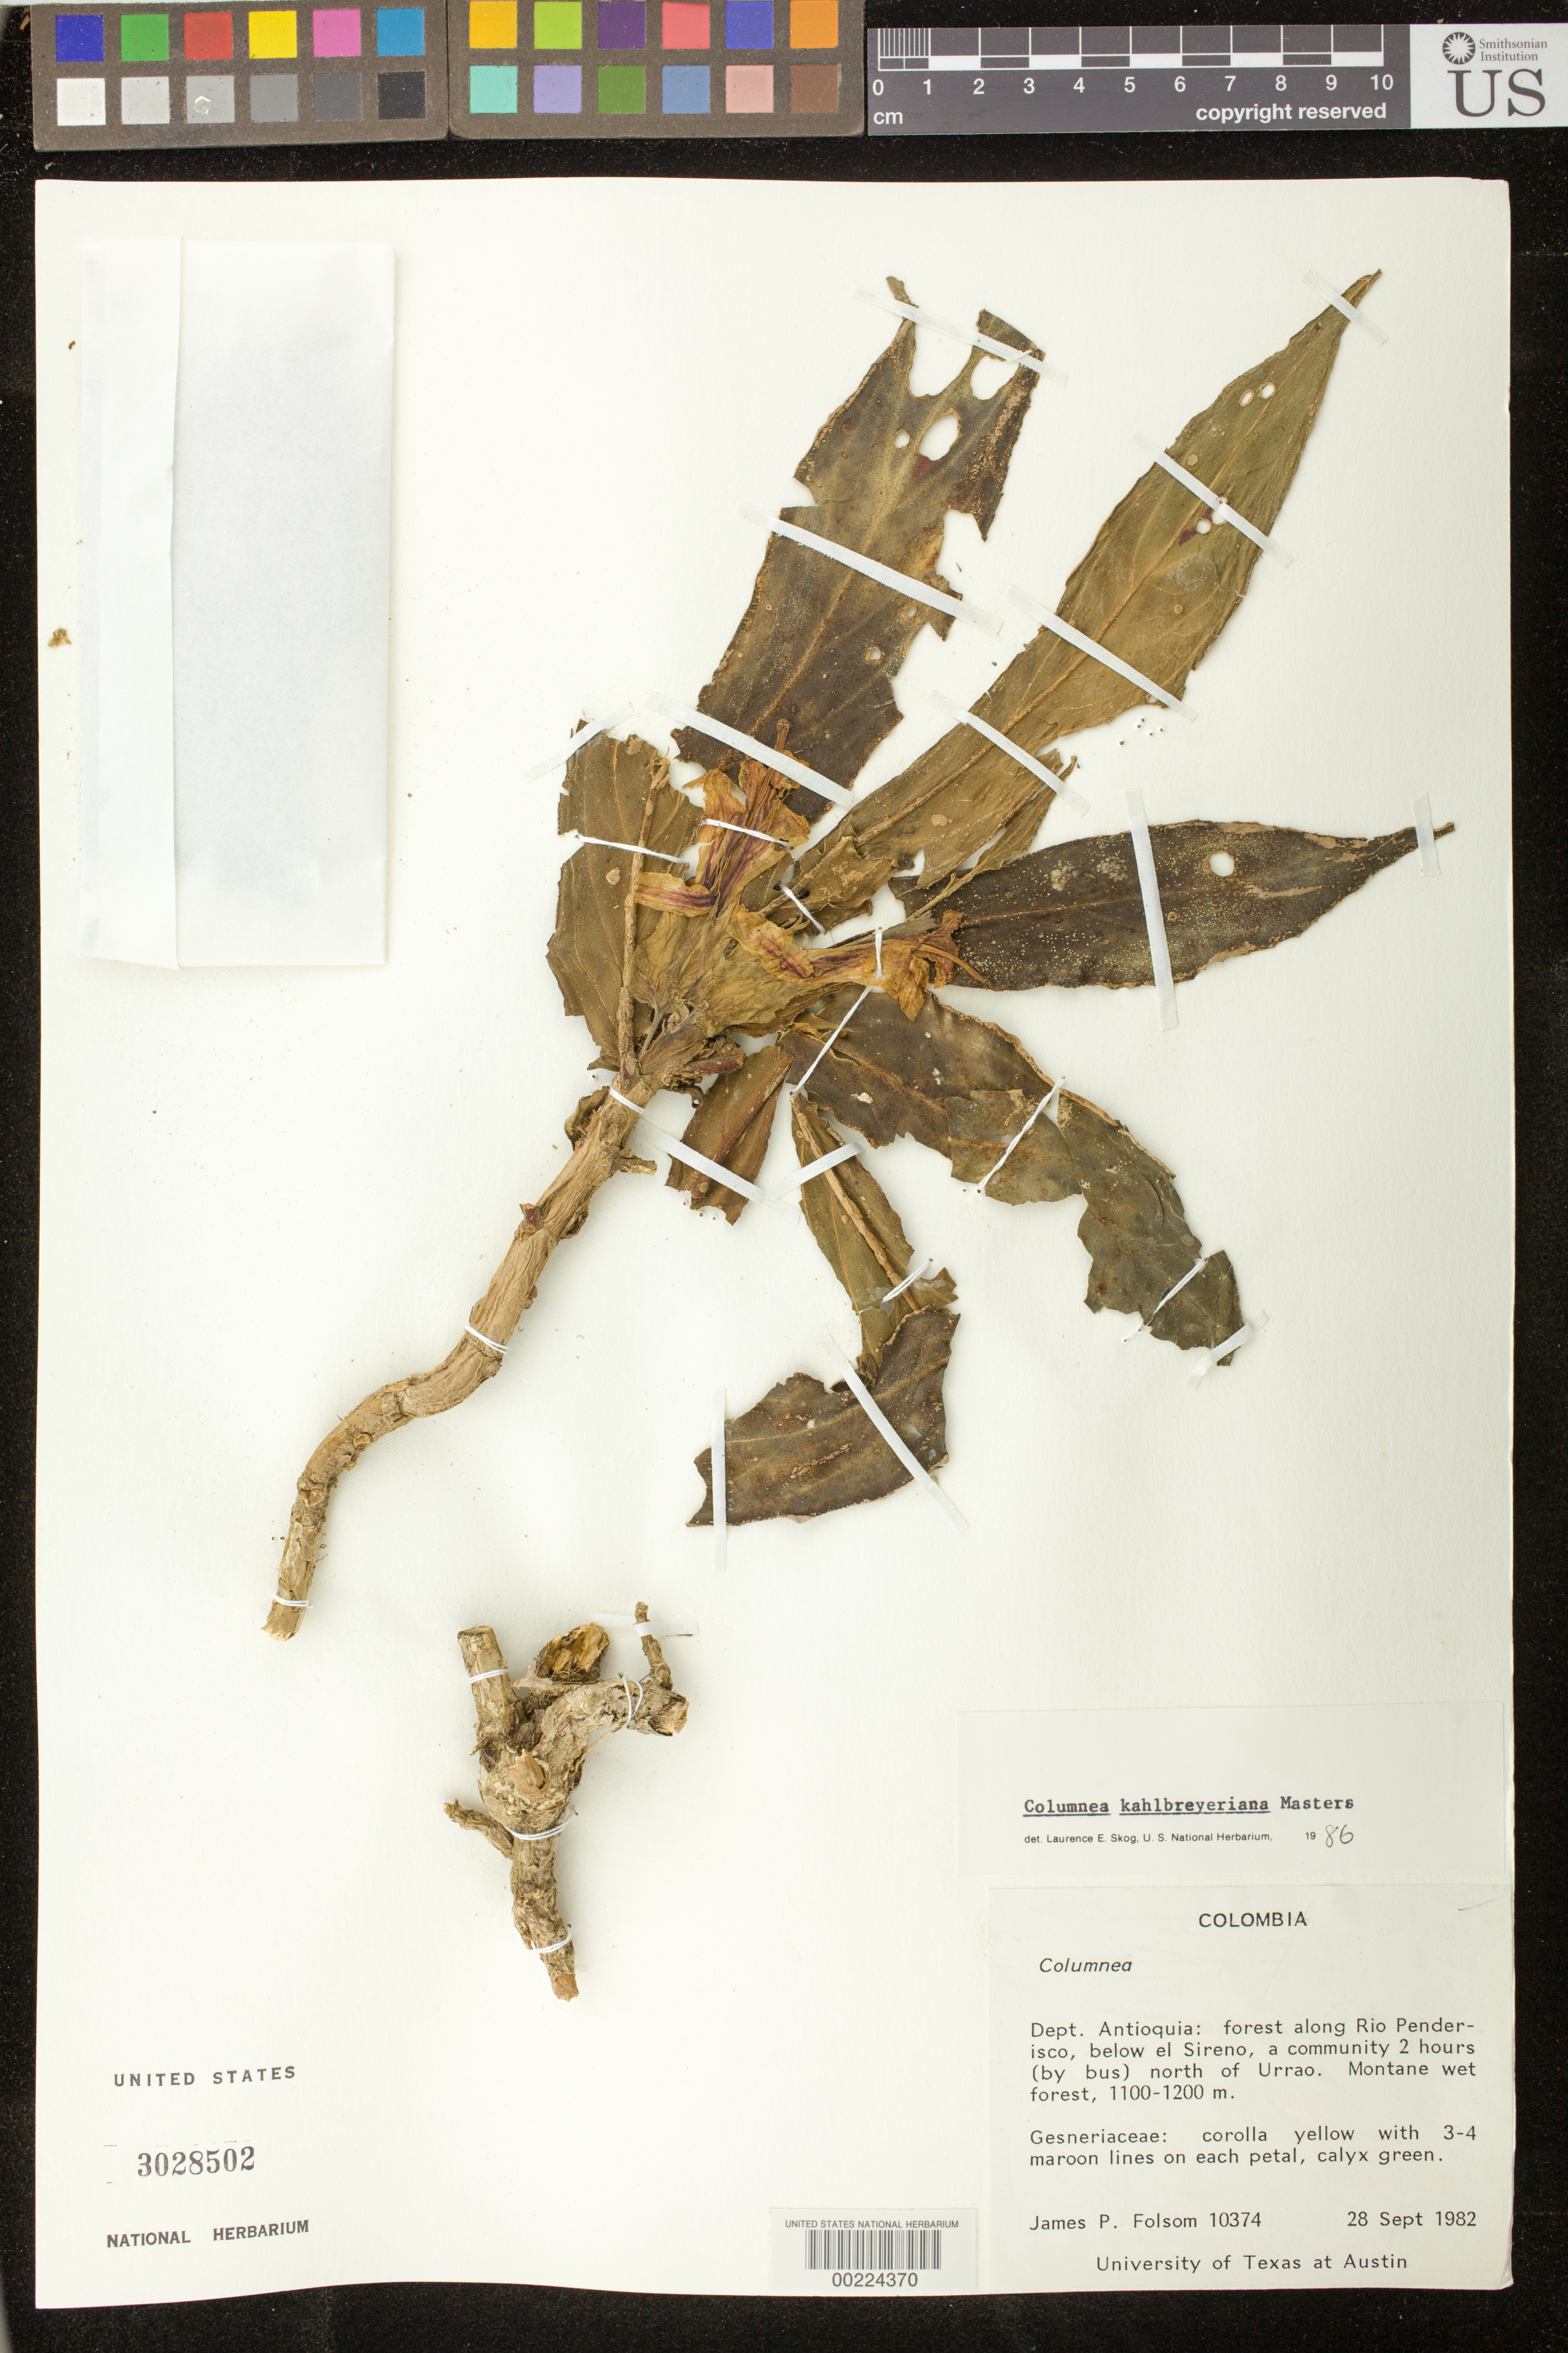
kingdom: Plantae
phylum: Tracheophyta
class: Magnoliopsida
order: Lamiales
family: Gesneriaceae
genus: Columnea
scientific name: Columnea kalbreyeriana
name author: Mast.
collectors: J. P. Folsom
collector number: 10374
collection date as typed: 28 Sep 1982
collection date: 1982-09-28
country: Colombia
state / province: Antioquia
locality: Along Rio Penderisco, below El Sireno, a community 2 hours (by bus) N of Urrao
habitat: Montane wet forest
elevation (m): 1100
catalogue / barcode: US 3028502